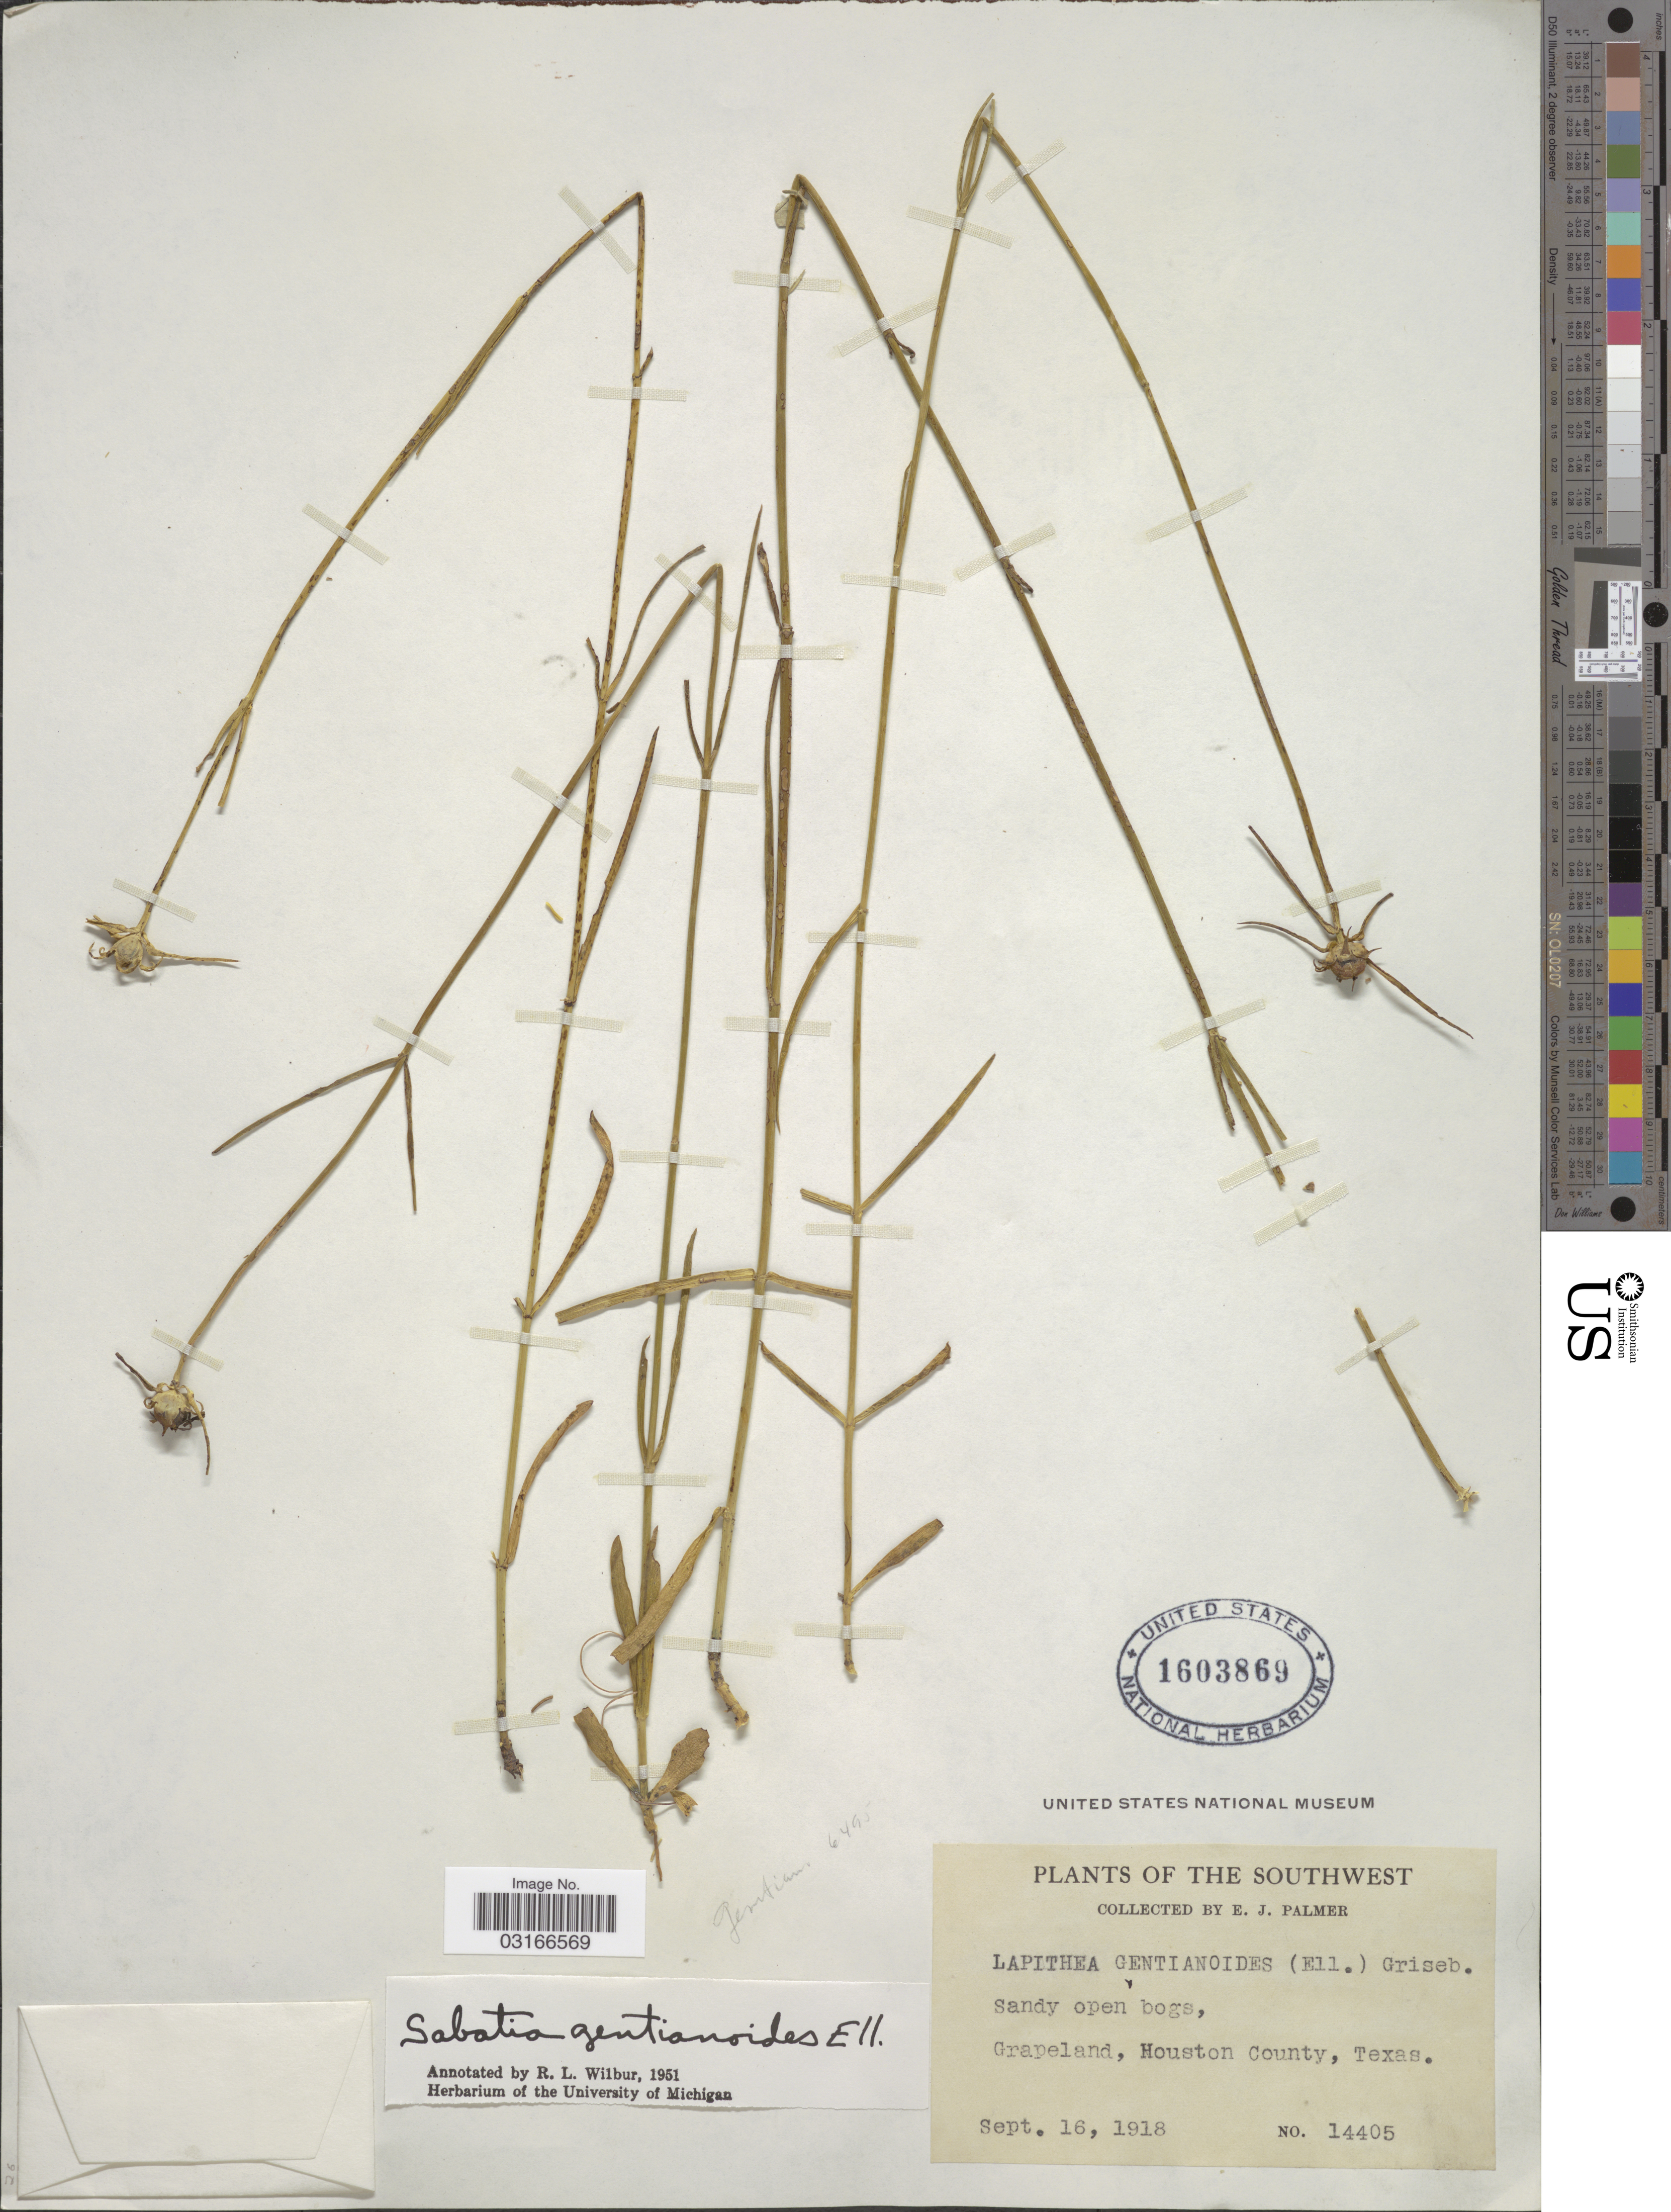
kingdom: Plantae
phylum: Tracheophyta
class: Magnoliopsida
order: Gentianales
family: Gentianaceae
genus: Sabatia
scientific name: Sabatia gentianoides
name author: Elliott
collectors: E. J. Palmer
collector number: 14405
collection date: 1918-09-16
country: United States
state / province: Texas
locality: The Southwest, Grapeland, Houston County, Texas.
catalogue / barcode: US 1603869